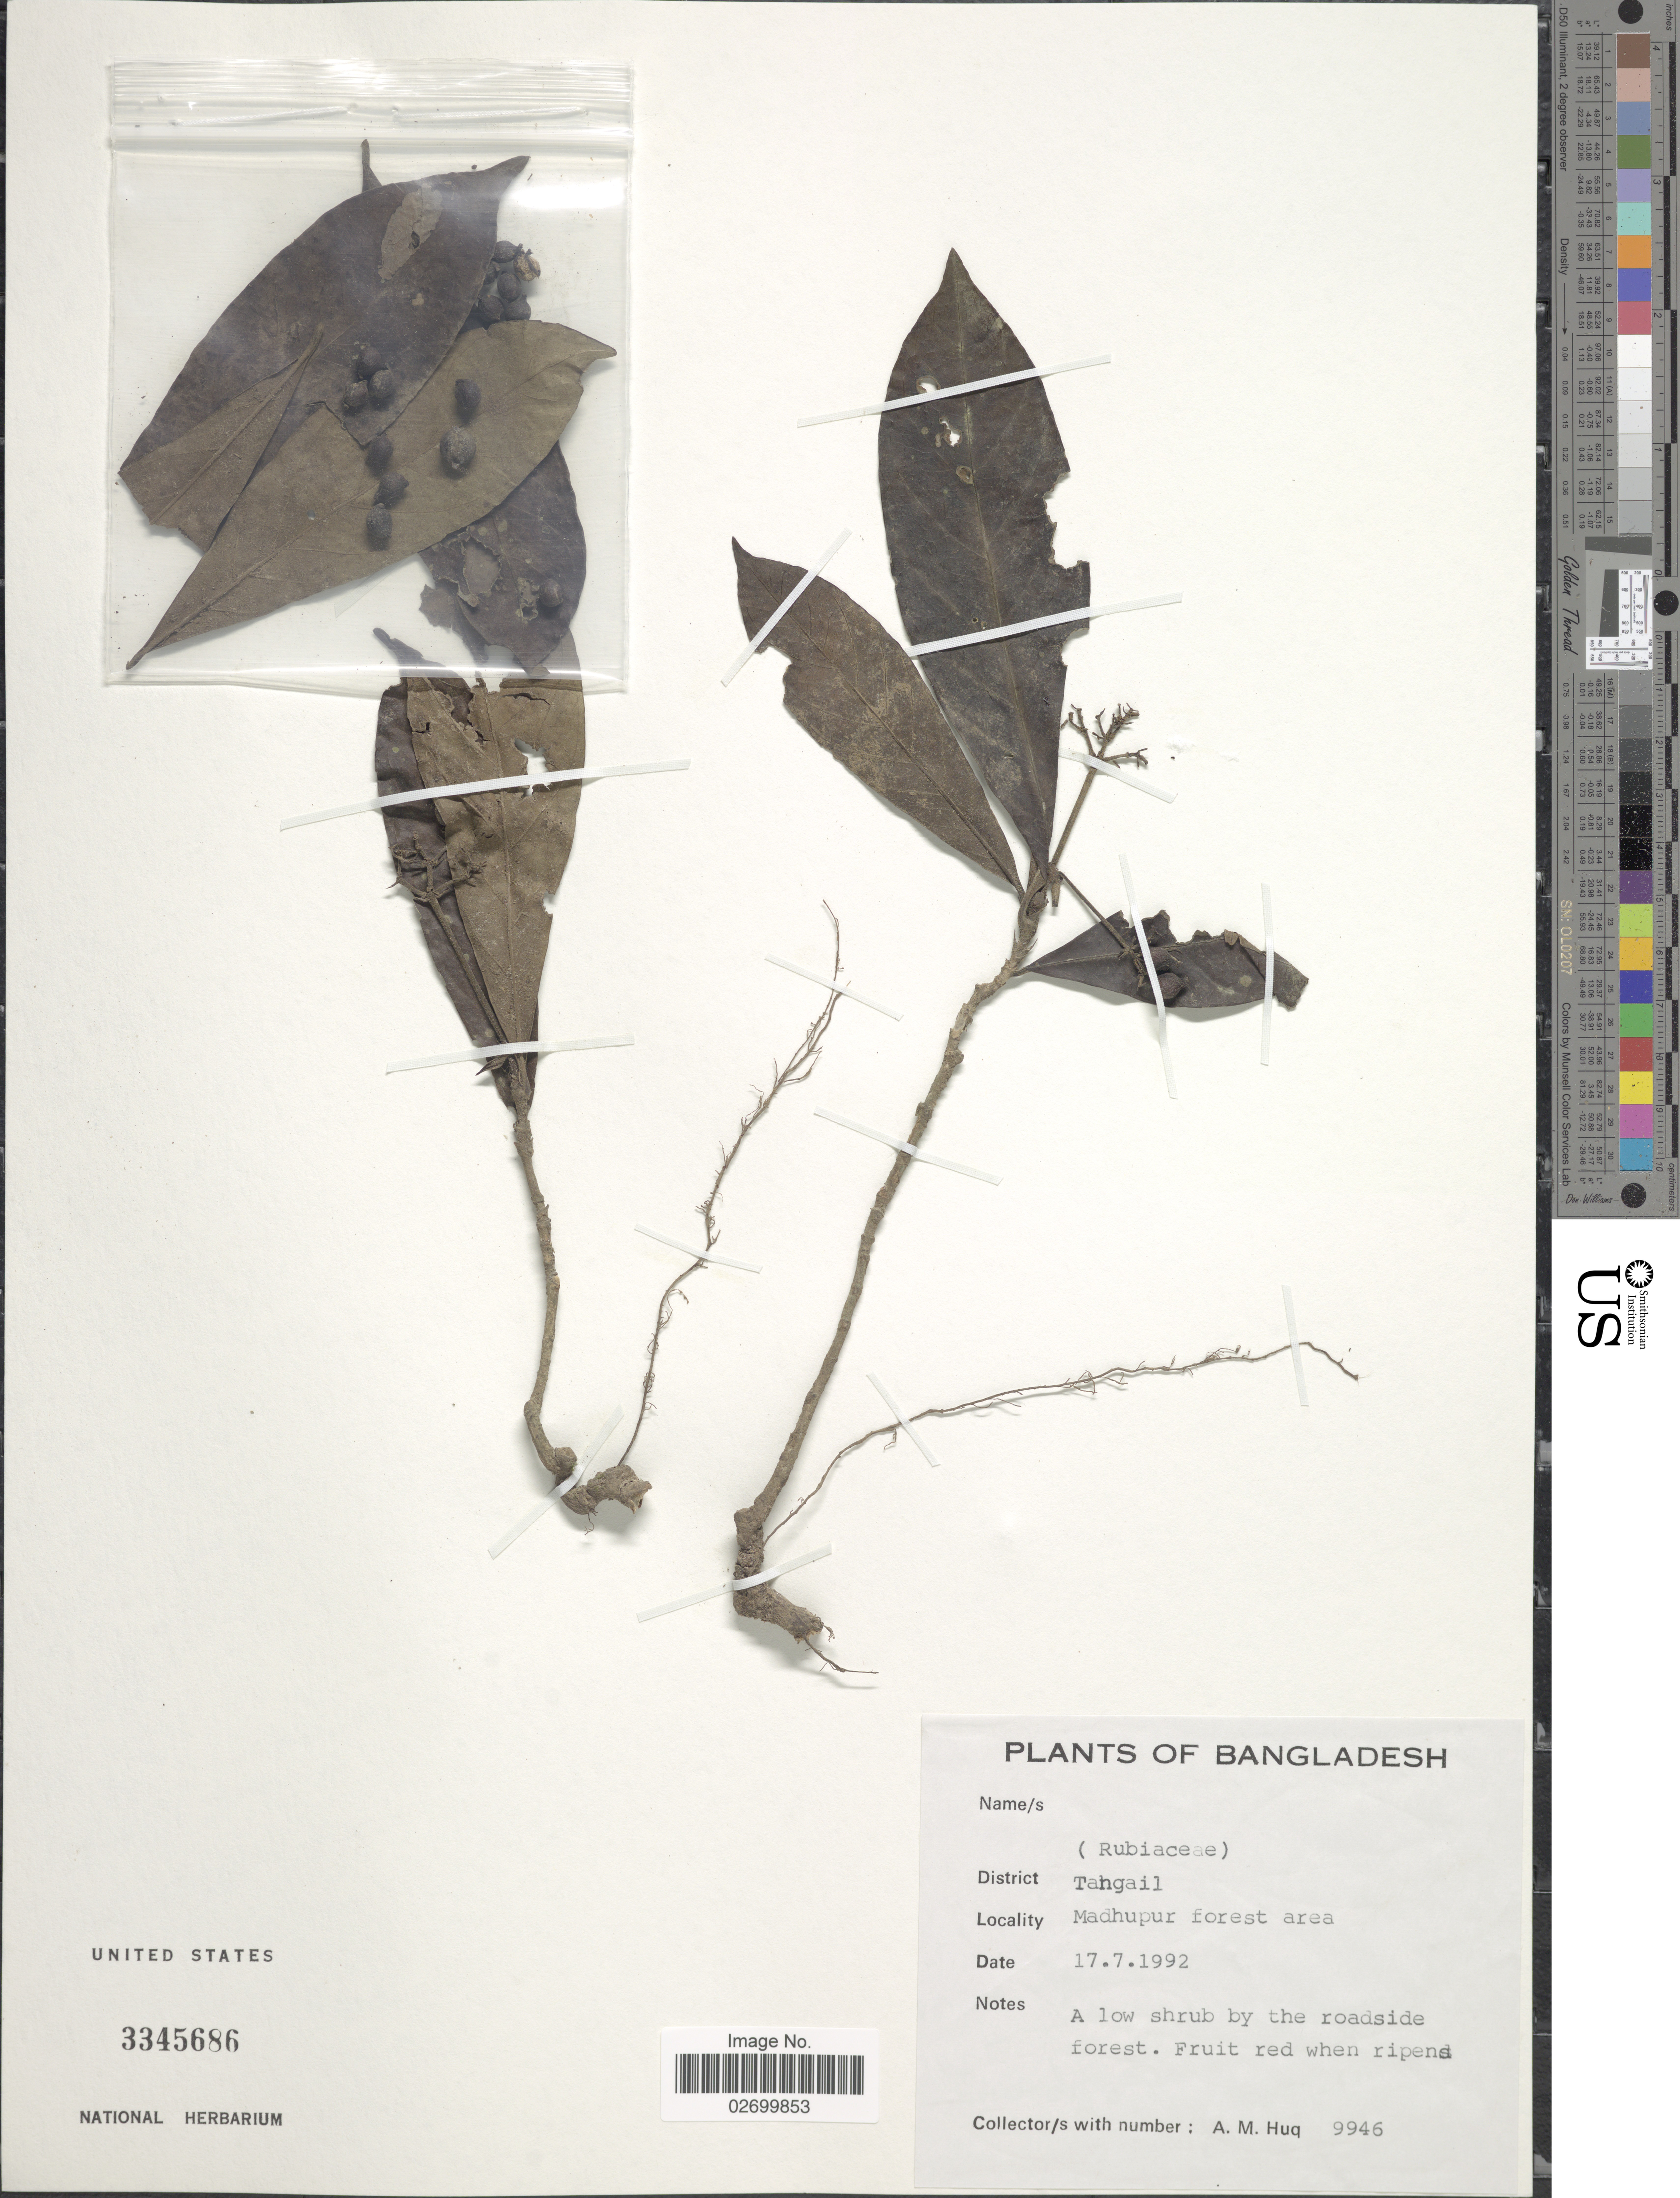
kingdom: Plantae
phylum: Tracheophyta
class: Magnoliopsida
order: Gentianales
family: Rubiaceae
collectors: A. M. Huq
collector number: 9946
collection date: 1992-07-17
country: Bangladesh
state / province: Dhaka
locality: District Tangail. Madhupur forest area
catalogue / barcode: US 3345686